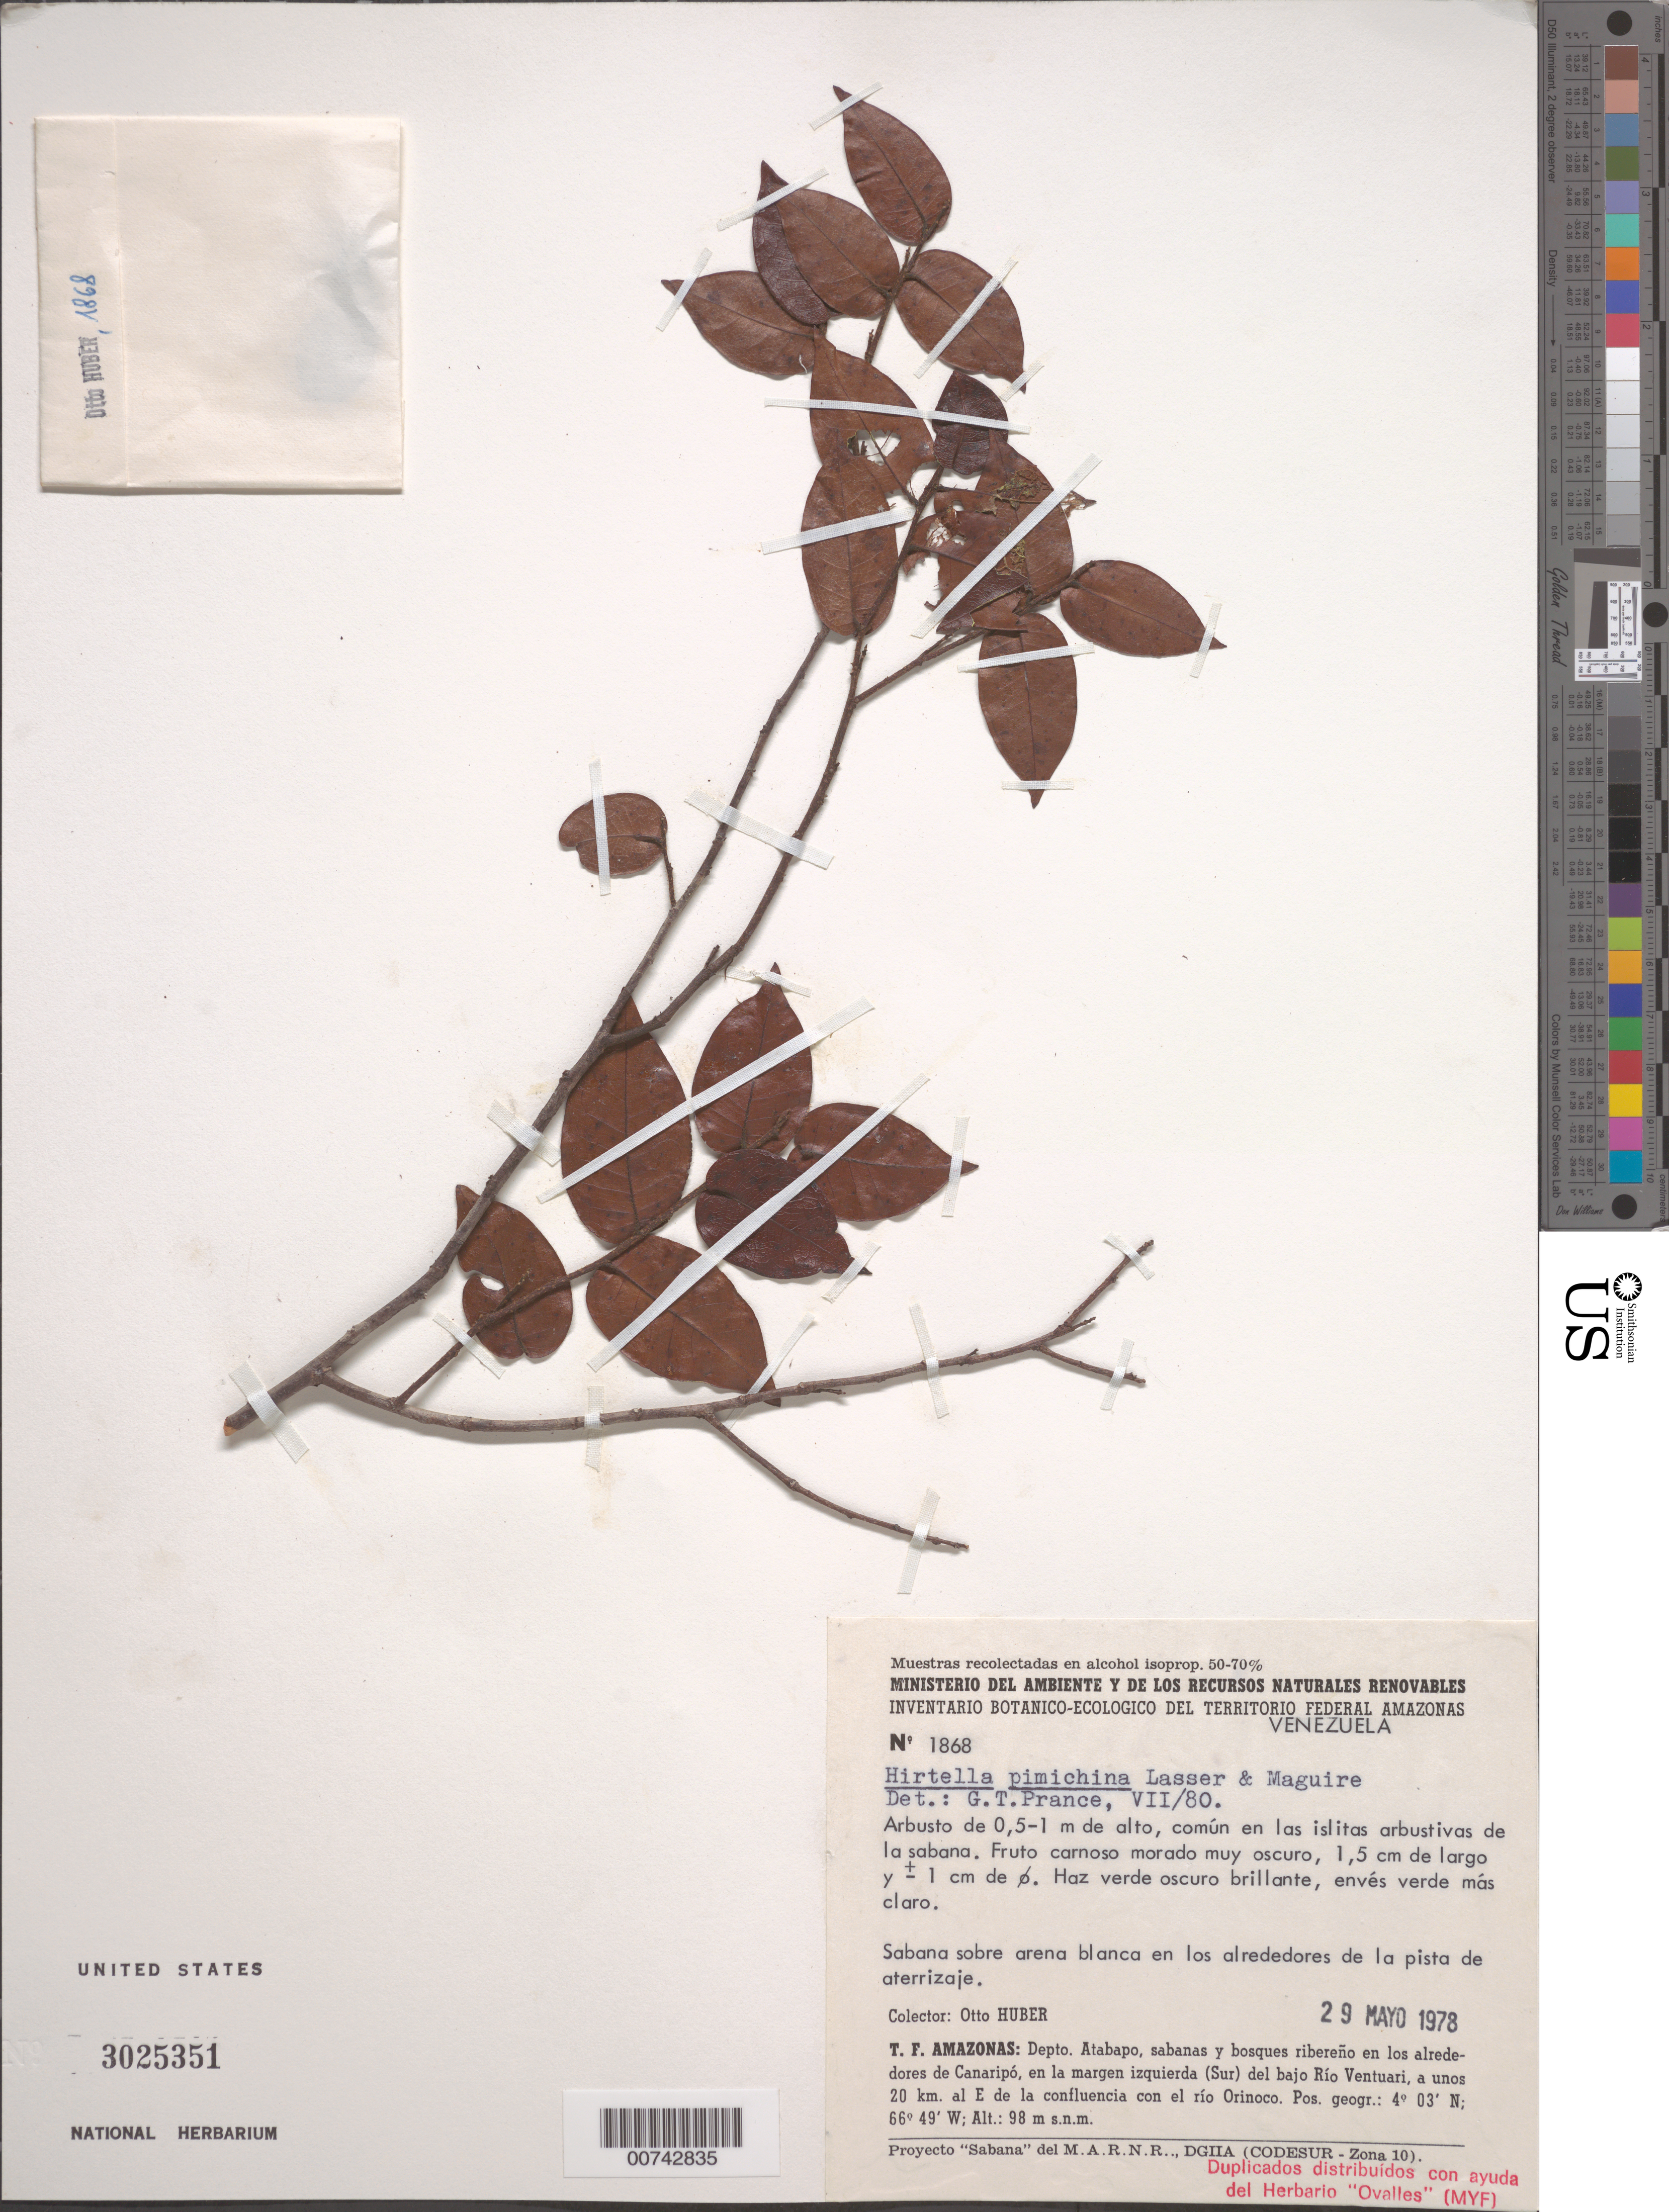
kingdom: Plantae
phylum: Tracheophyta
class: Magnoliopsida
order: Malpighiales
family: Chrysobalanaceae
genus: Hirtella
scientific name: Hirtella pimichina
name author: Lasser & Maguire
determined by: Prance, G. T.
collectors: O. Huber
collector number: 1868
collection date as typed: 29-May-78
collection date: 1978-05-29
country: Venezuela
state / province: Amazonas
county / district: Atabapo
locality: Canaripó, S del Bajo Río Ventuari, 20 km E de la confluencia con el Río Orinoco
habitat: Islitas arbustivas de la sabana; sabanas y bosques ribereno en los alrededores; sabana sobre arena blanca de la pista de ateriizaje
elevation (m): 98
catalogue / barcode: US 3025351